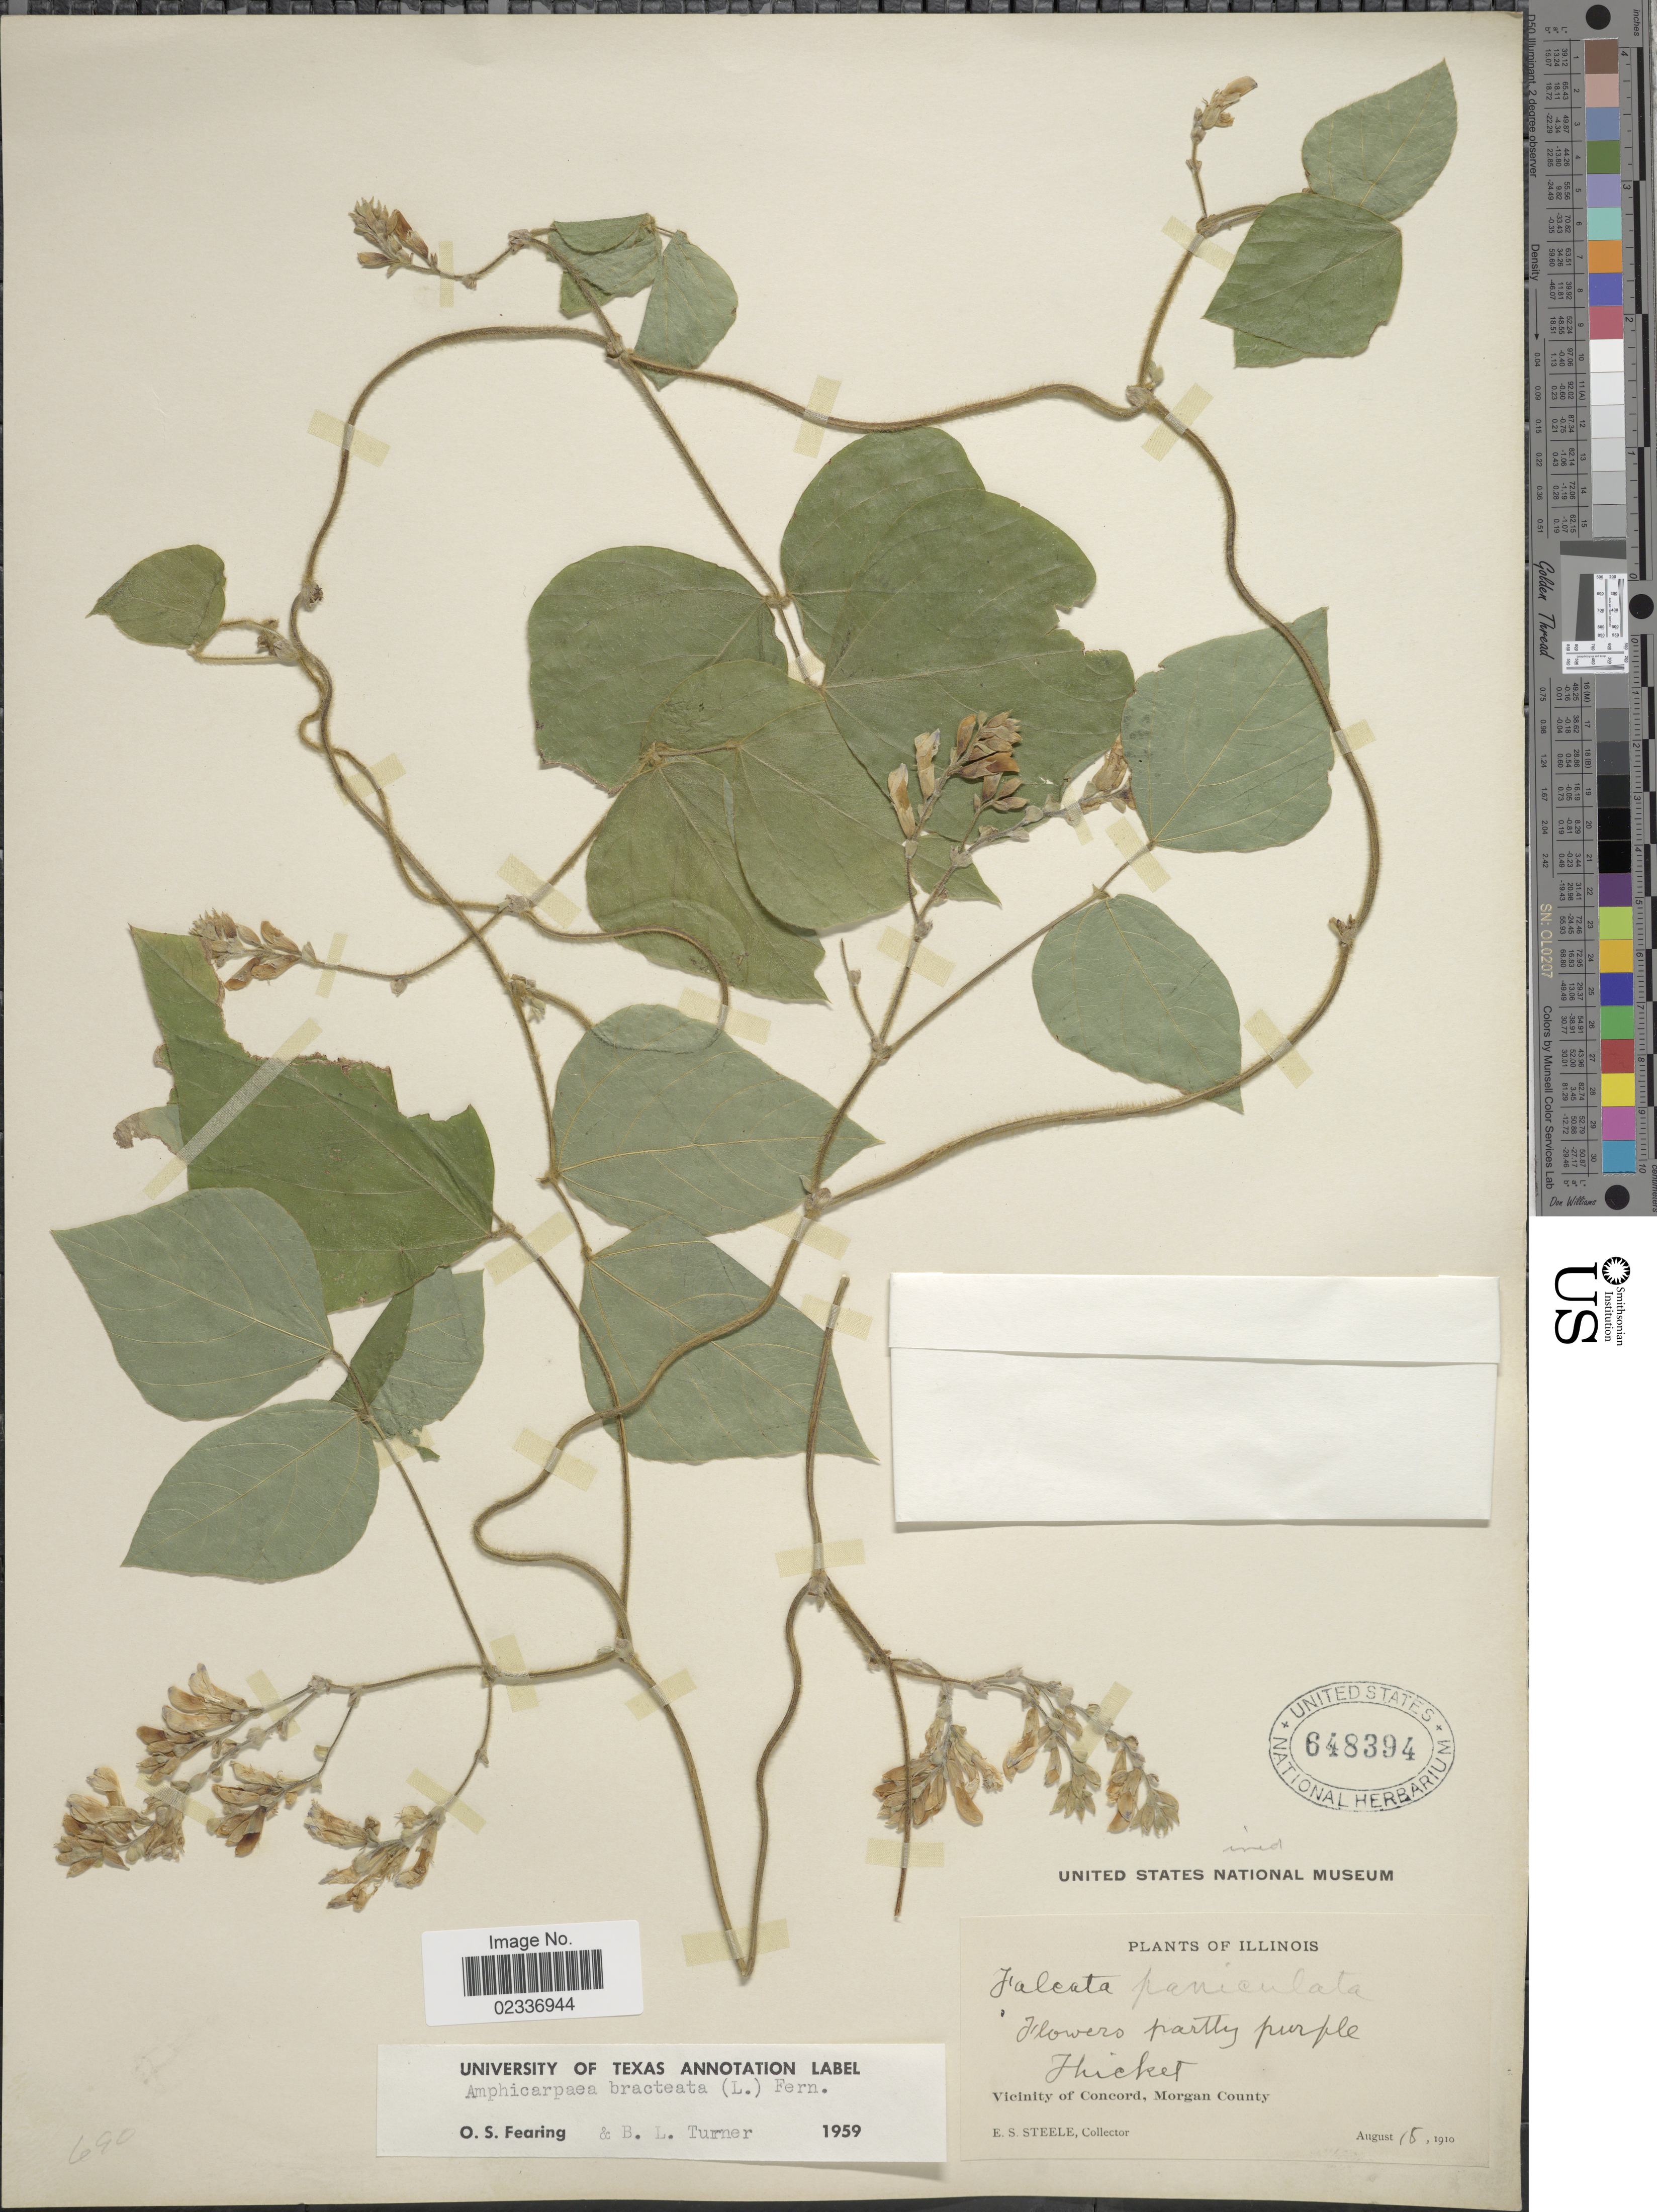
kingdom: Plantae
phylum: Tracheophyta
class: Magnoliopsida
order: Fabales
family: Fabaceae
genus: Amphicarpaea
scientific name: Amphicarpaea bracteata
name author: (L.) Fernald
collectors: E. Steele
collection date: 1910-08-18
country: United States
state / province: Illinois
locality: Vicinity of Concord, Morgan County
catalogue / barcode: US 648394